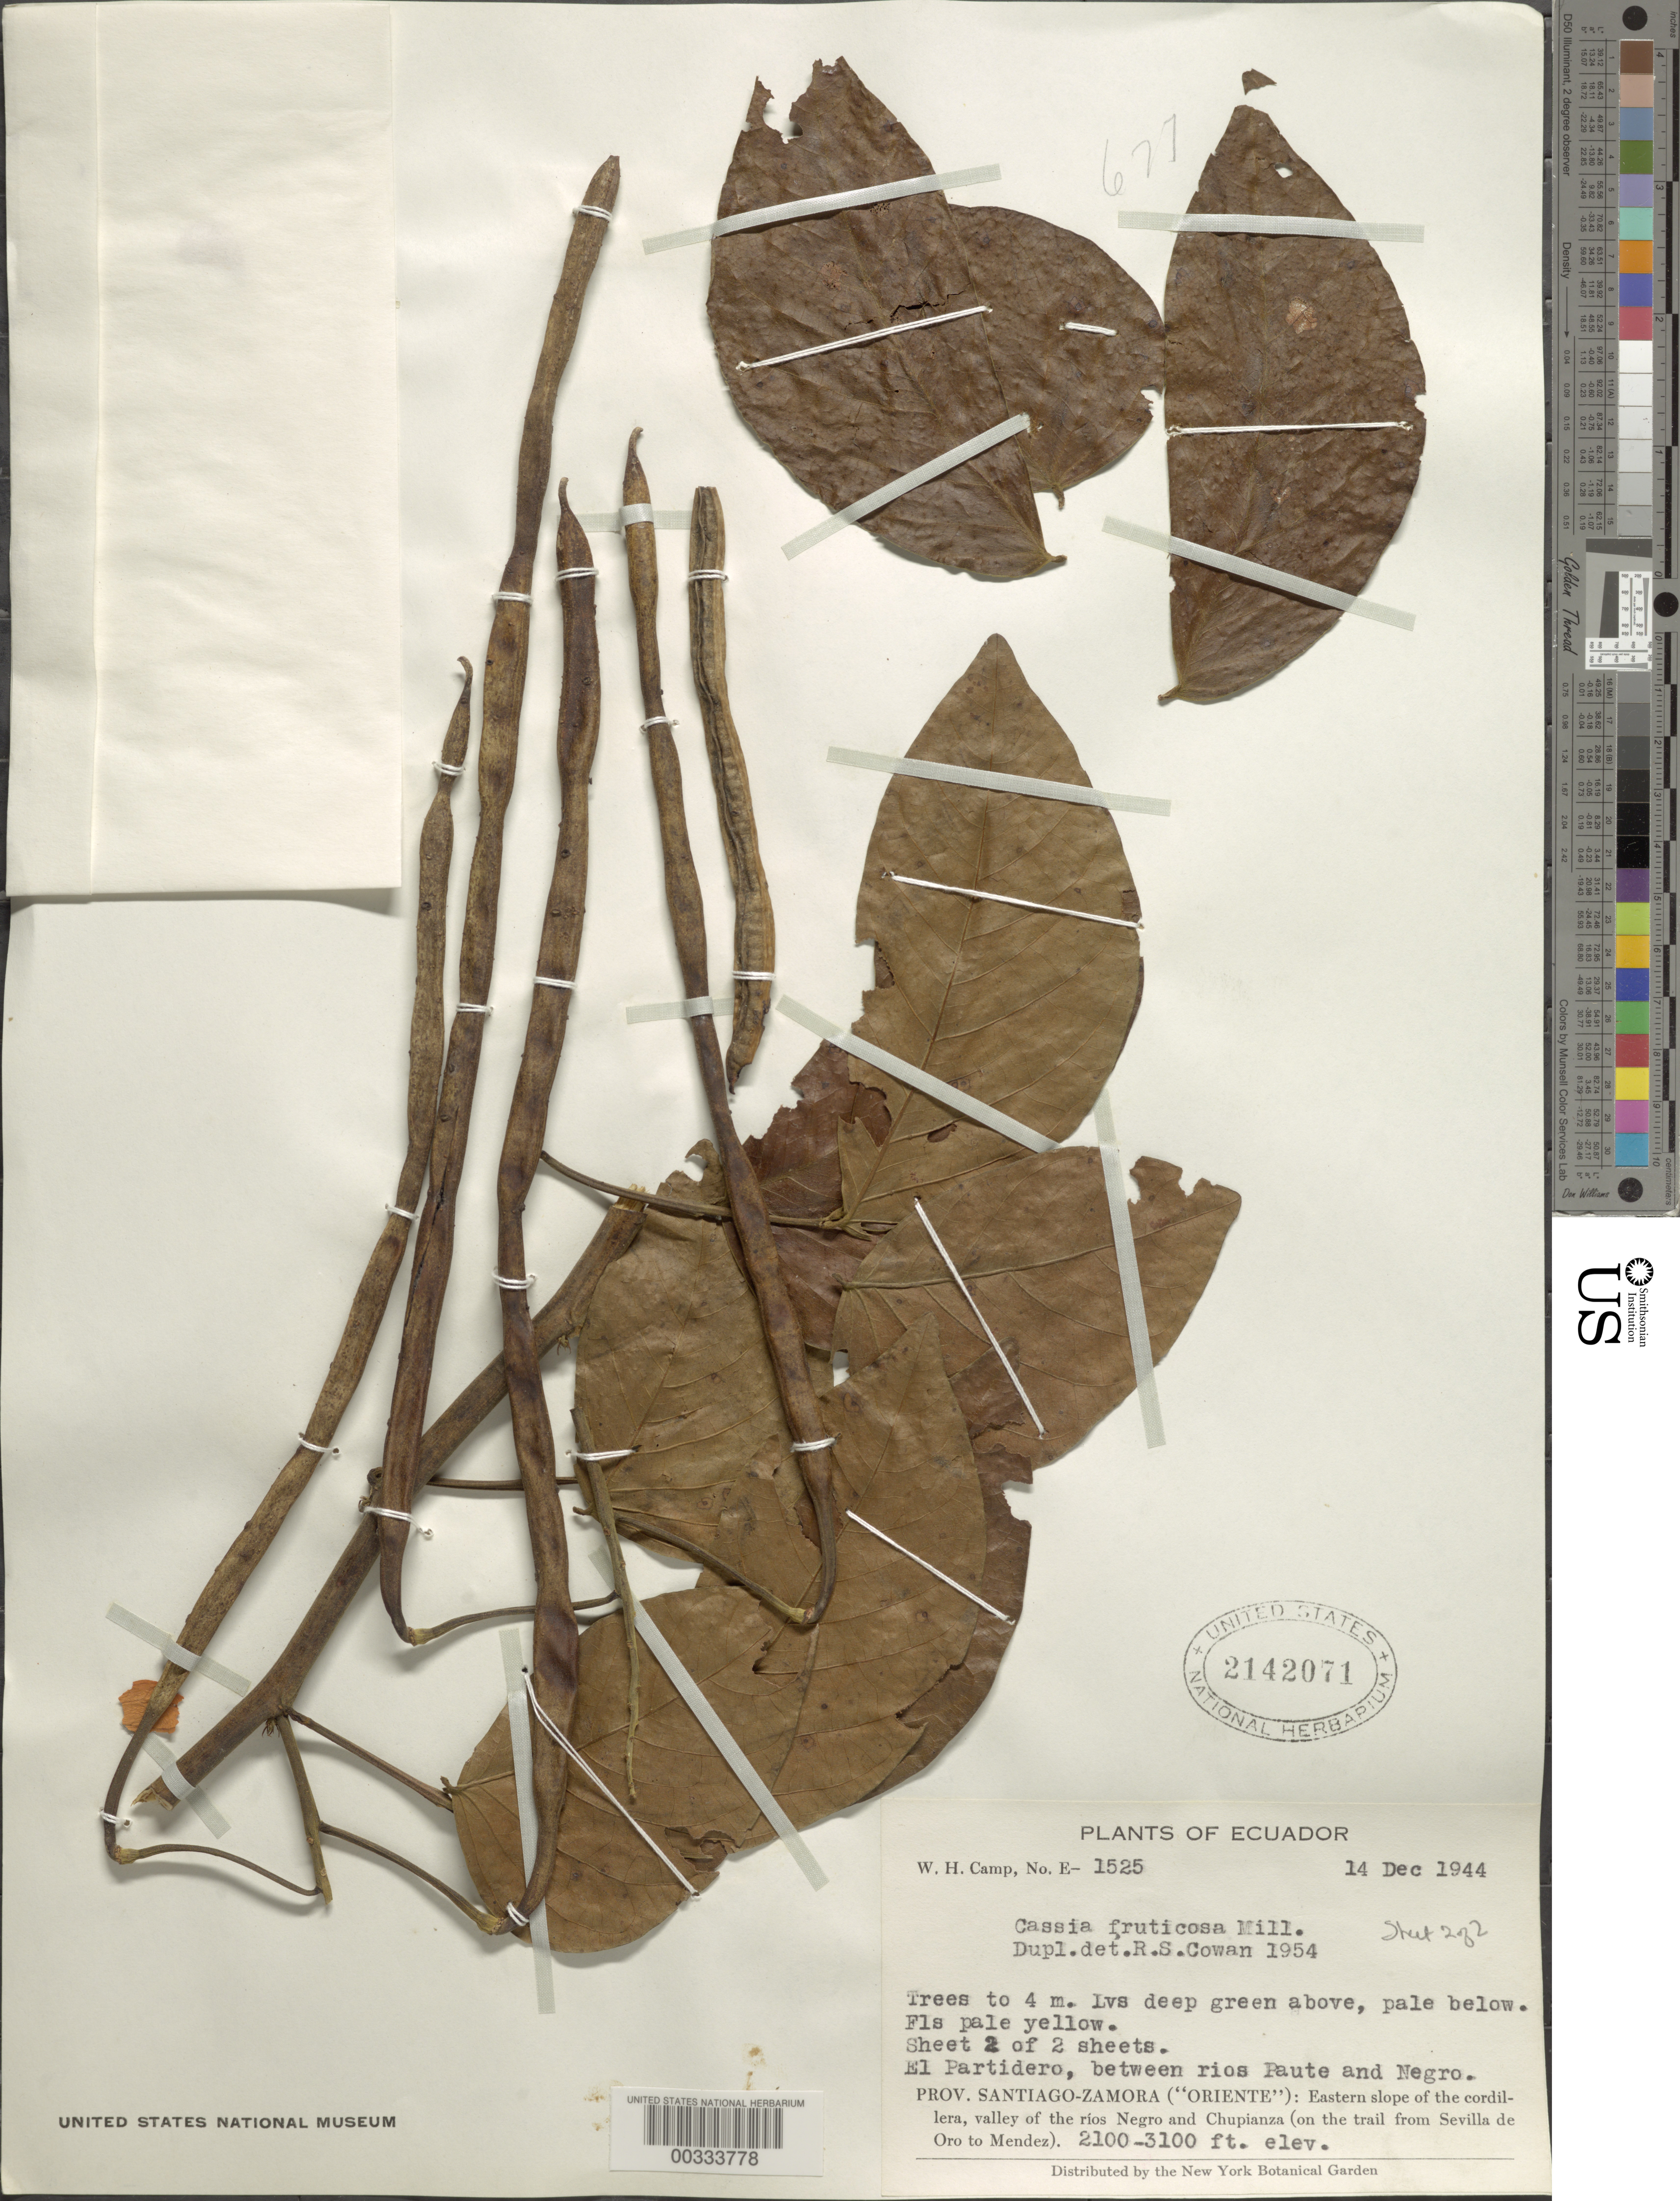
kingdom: Plantae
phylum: Tracheophyta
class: Magnoliopsida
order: Fabales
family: Fabaceae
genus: Senna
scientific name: Senna bacillaris var. benthamiana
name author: (J.F. Macbr.) H.S. Irwin & Barneby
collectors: W. H. Camp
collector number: E-1525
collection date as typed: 14 Dec 1944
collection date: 1944-12-14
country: Ecuador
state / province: Morona-Santiago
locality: El partidero, between Rios Paute and Negro; eastern slope of the Cordillera, Valley of the Rios Negro and chupianza; Prov. Santiago-Zamora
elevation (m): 640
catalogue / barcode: US 2142071